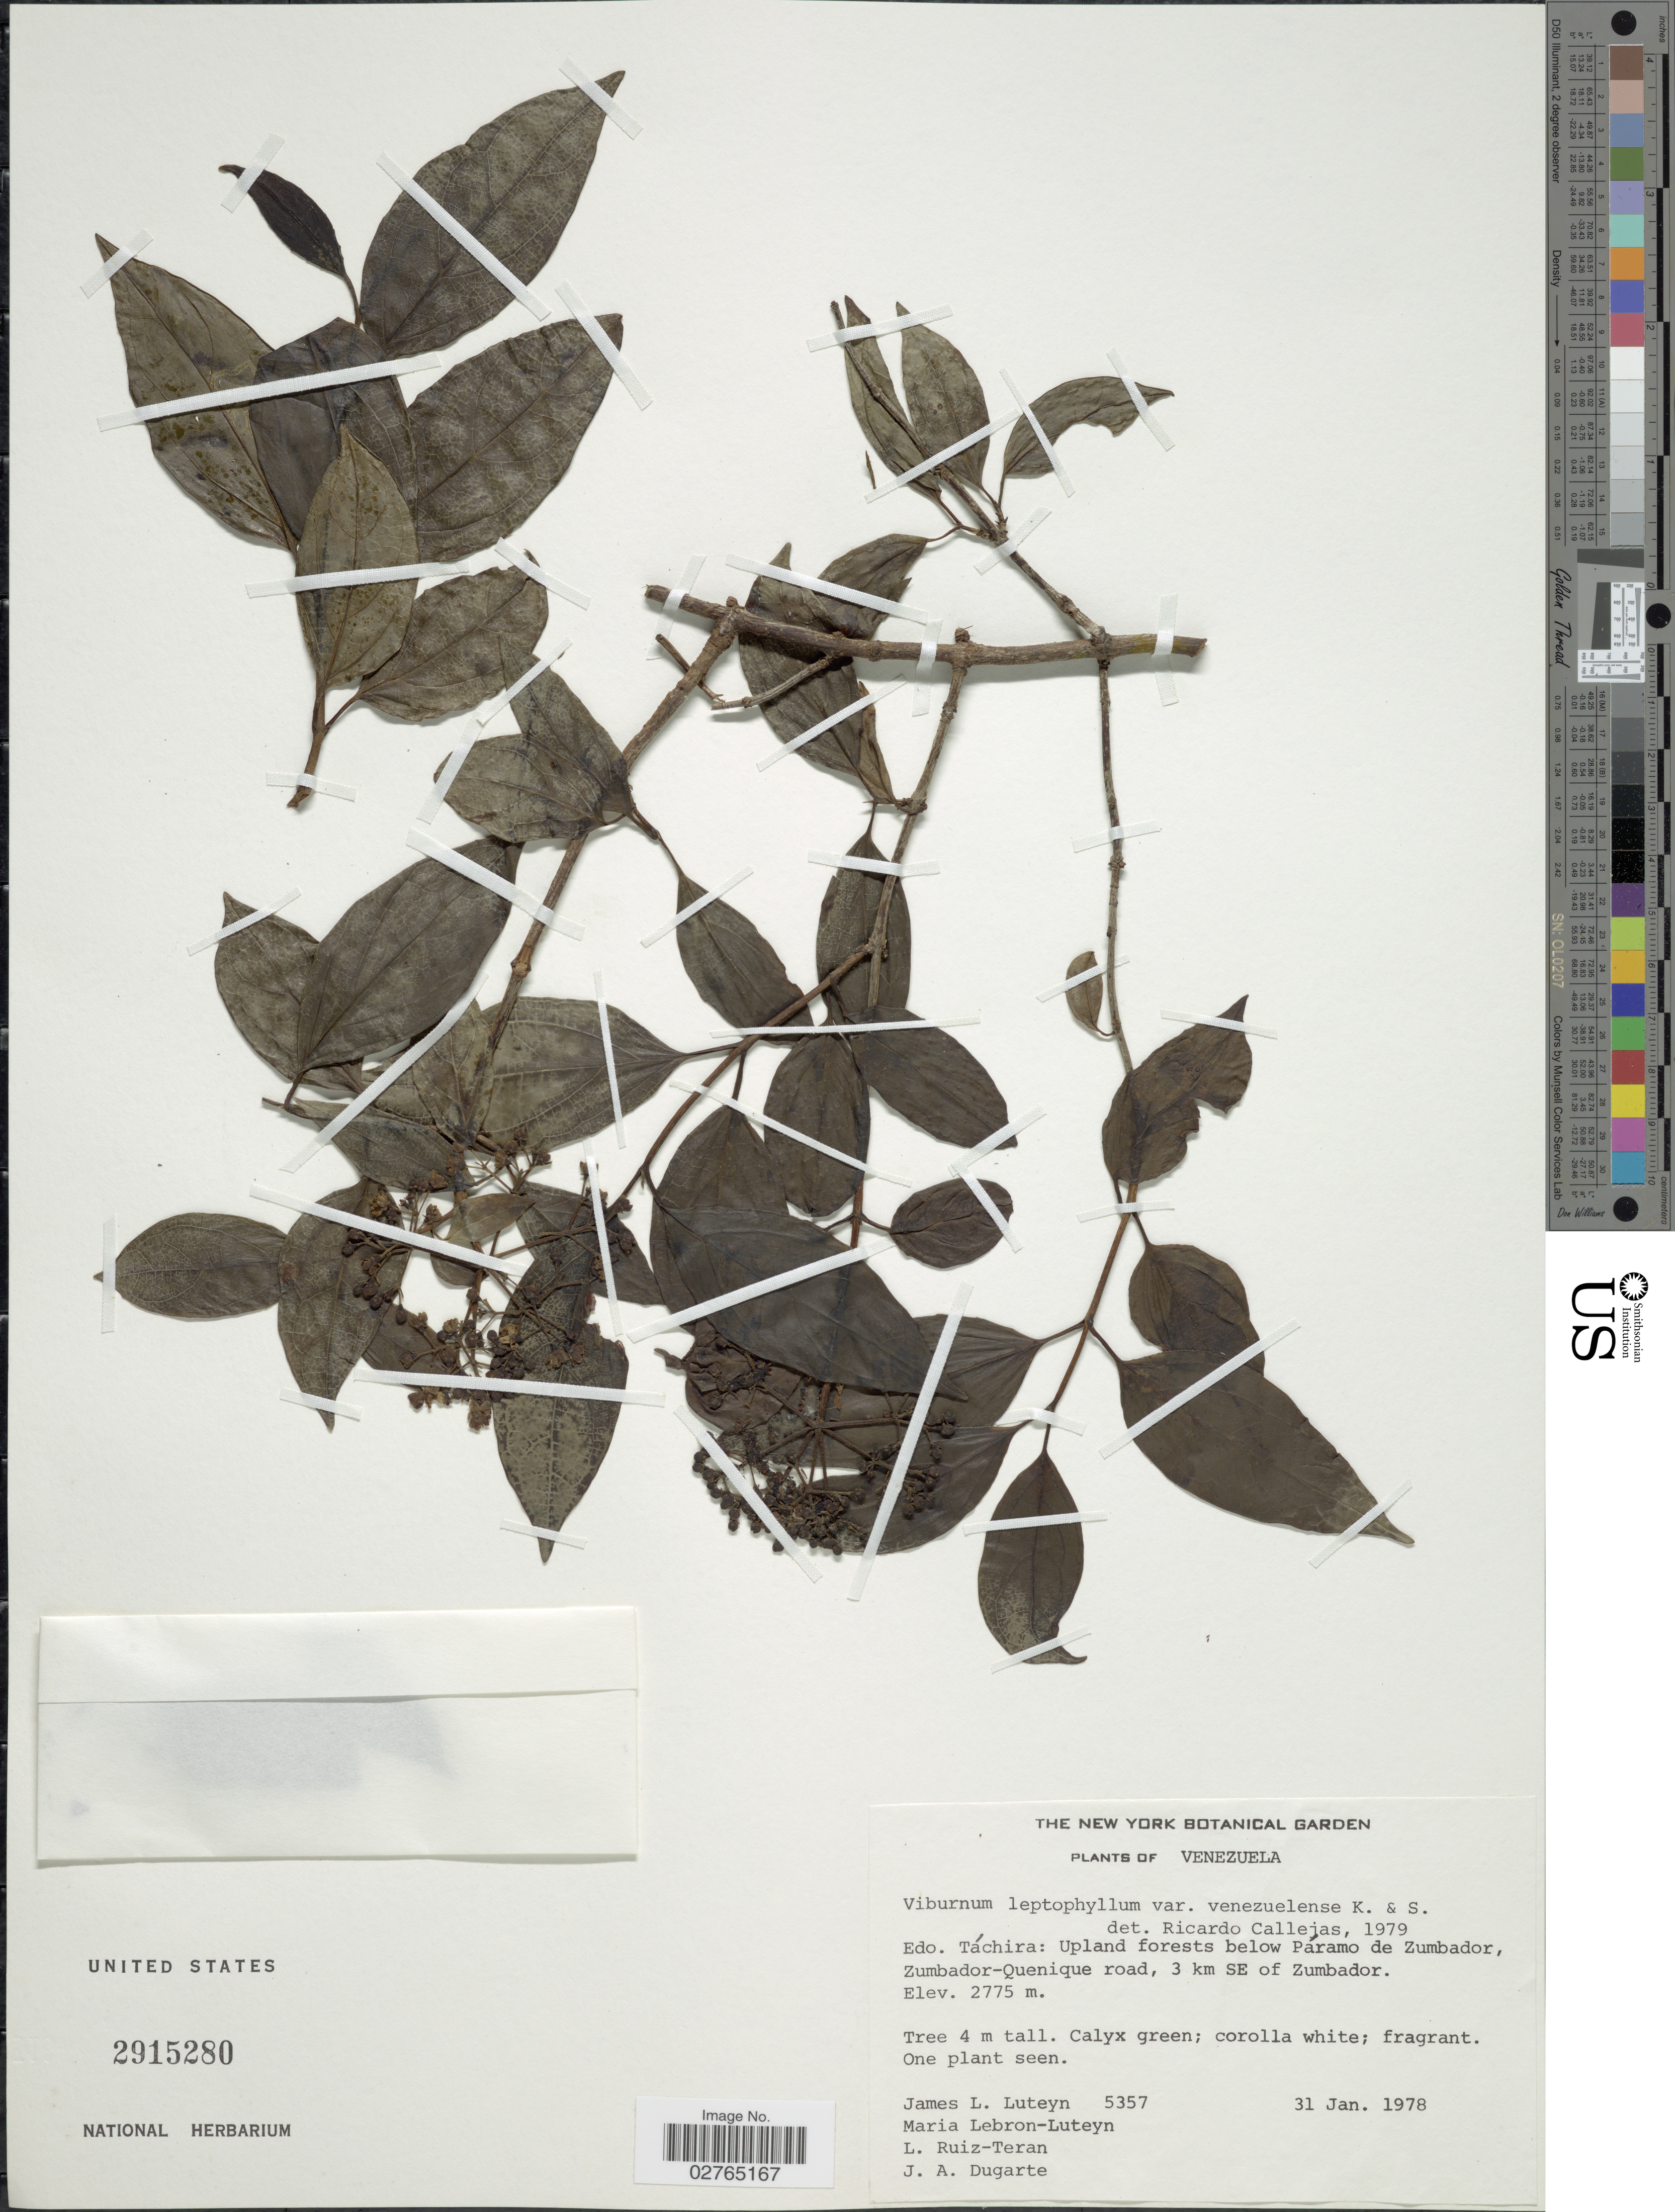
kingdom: Plantae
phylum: Tracheophyta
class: Magnoliopsida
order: Dipsacales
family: Viburnaceae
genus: Viburnum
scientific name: Viburnum leptophyllum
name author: Killip & A.C. Sm.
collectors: J. L. Luteyn, M. L. Lebrón-Luteyn, L. E. Ruíz-Terán & J. Dugarte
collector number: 5357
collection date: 1978-01-31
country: Venezuela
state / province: Tachira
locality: Upland forests below Páramo de Zumbador, Zumbador-Quenique road, 3 km SE of Zumbador.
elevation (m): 2775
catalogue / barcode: US 2915280